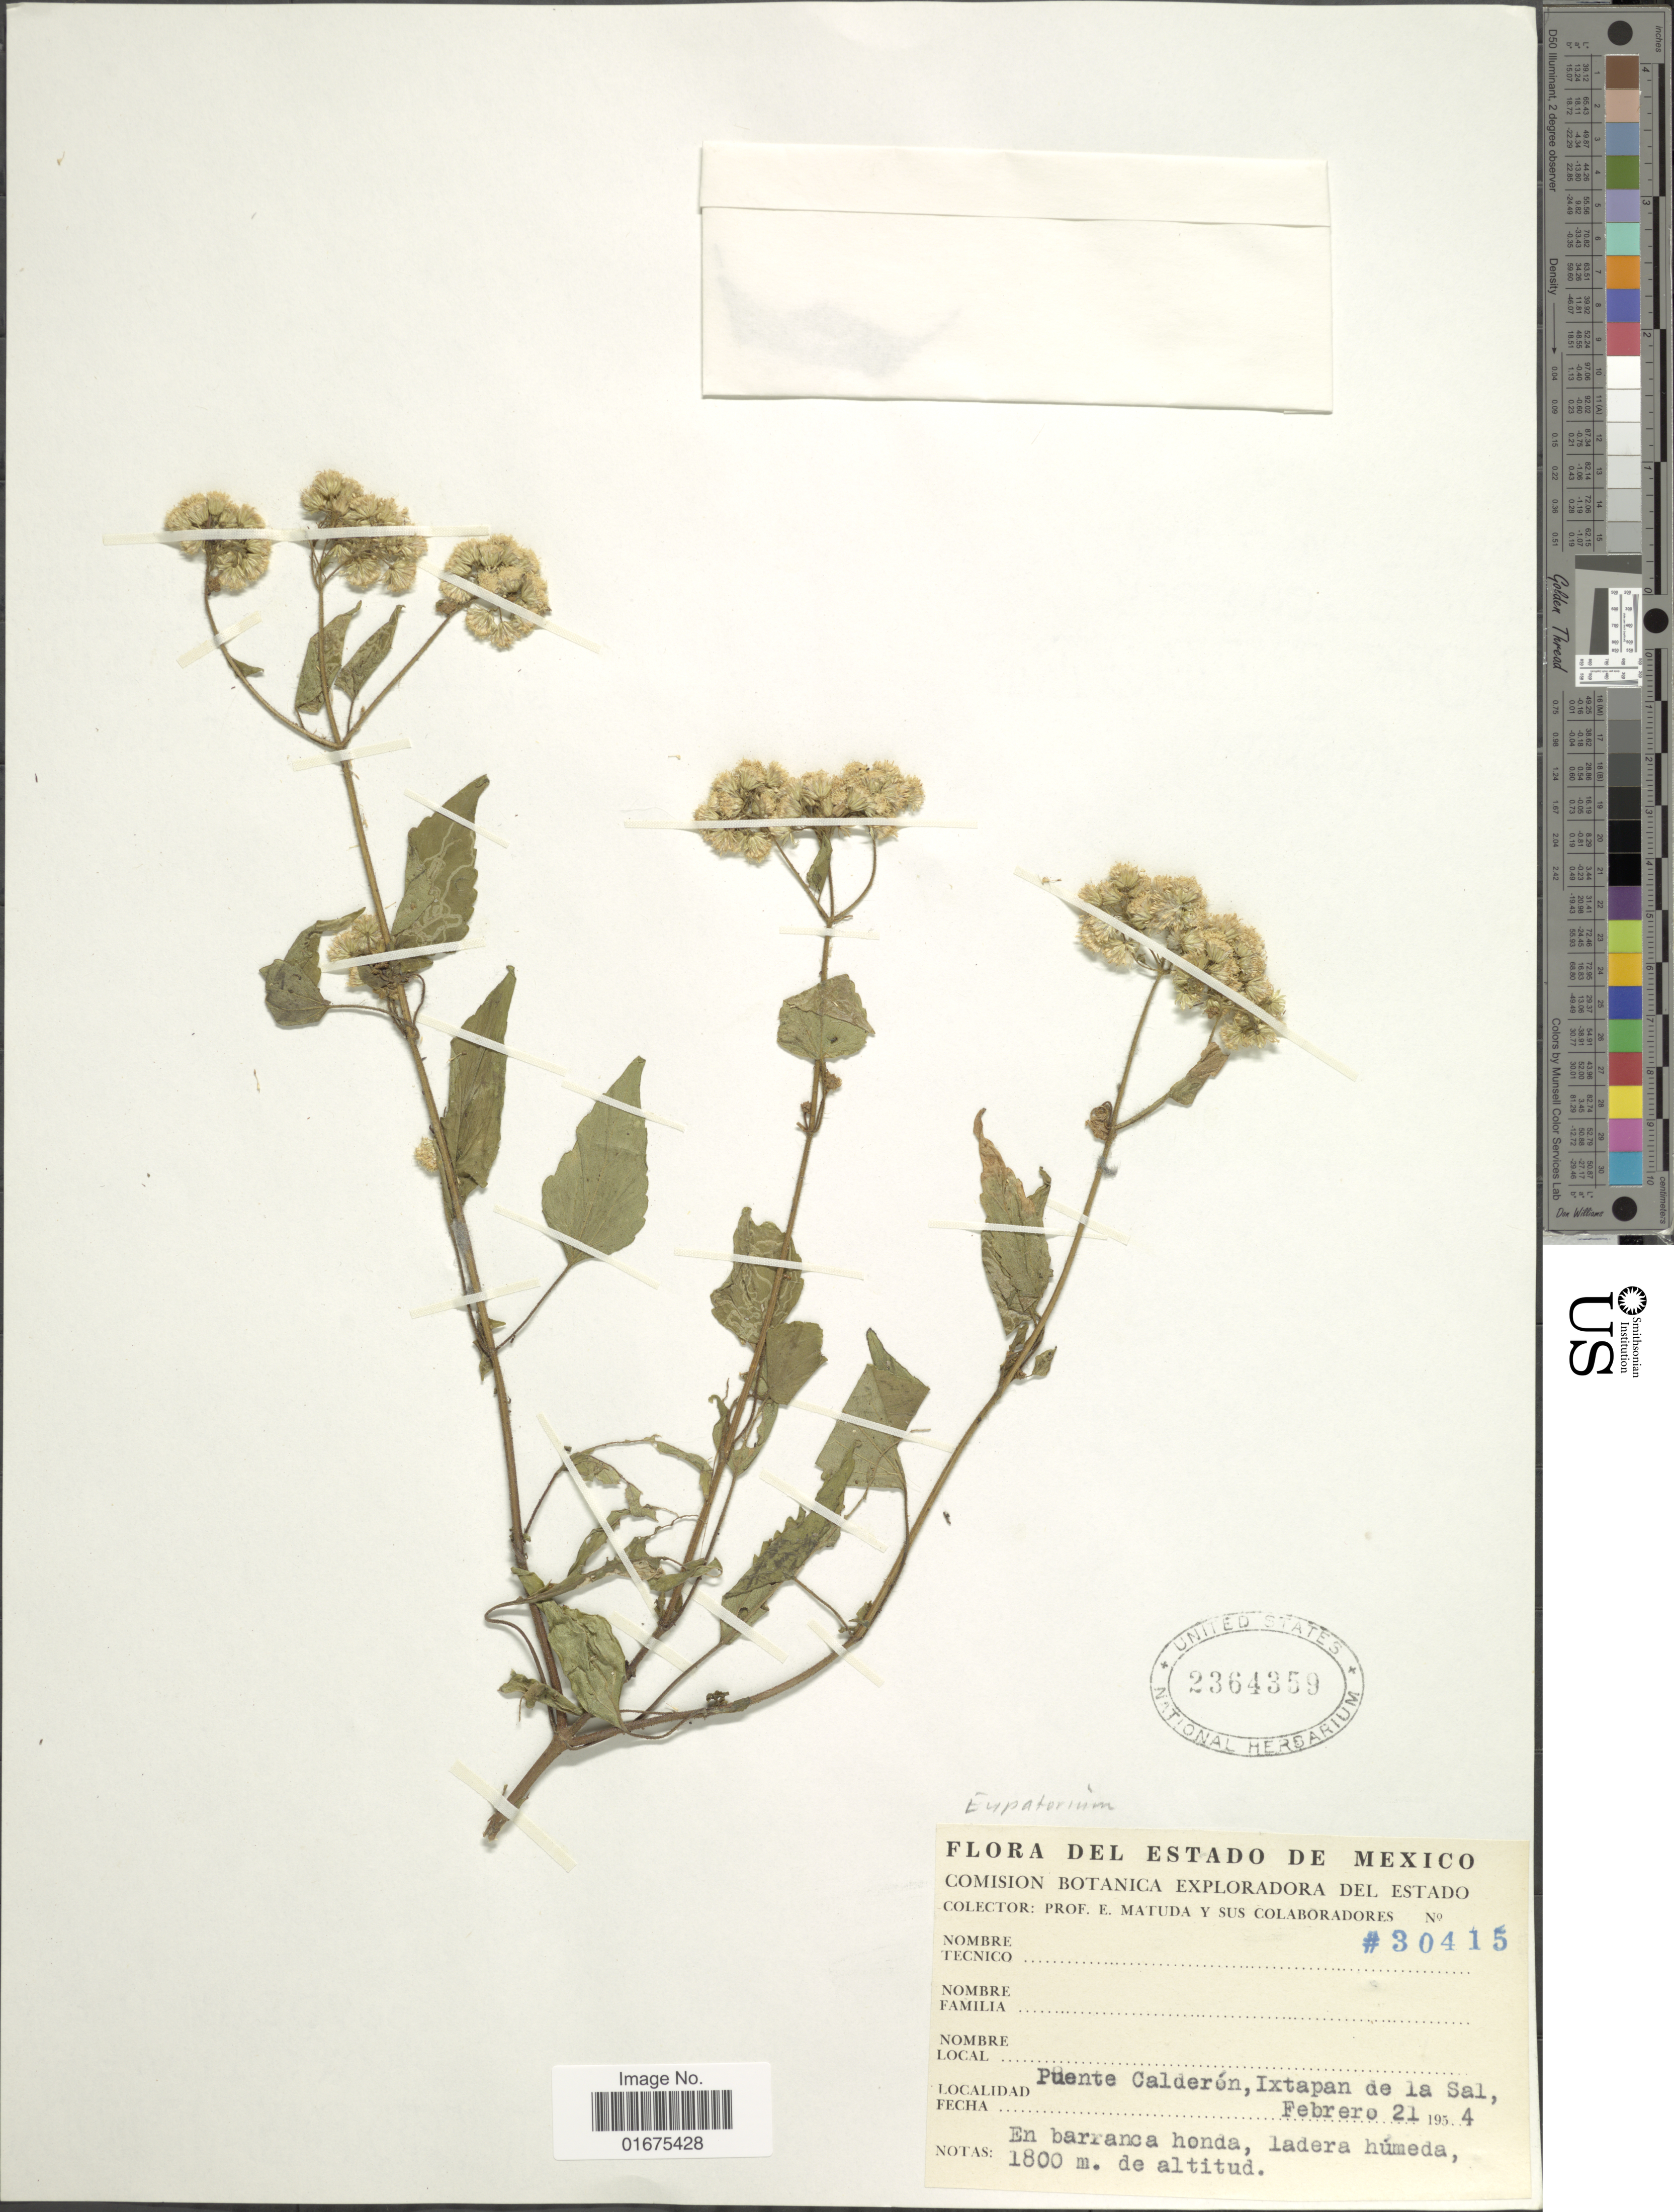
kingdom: Plantae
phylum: Tracheophyta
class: Magnoliopsida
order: Asterales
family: Asteraceae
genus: Ageratina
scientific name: Ageratina adenophora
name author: (Spreng.) R.M. King & H. Rob.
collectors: E. Matuda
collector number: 30415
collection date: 1954-02-21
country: Mexico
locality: Puente Calderon, Ixtapan de la Sal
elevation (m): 1800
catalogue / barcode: US 2364359